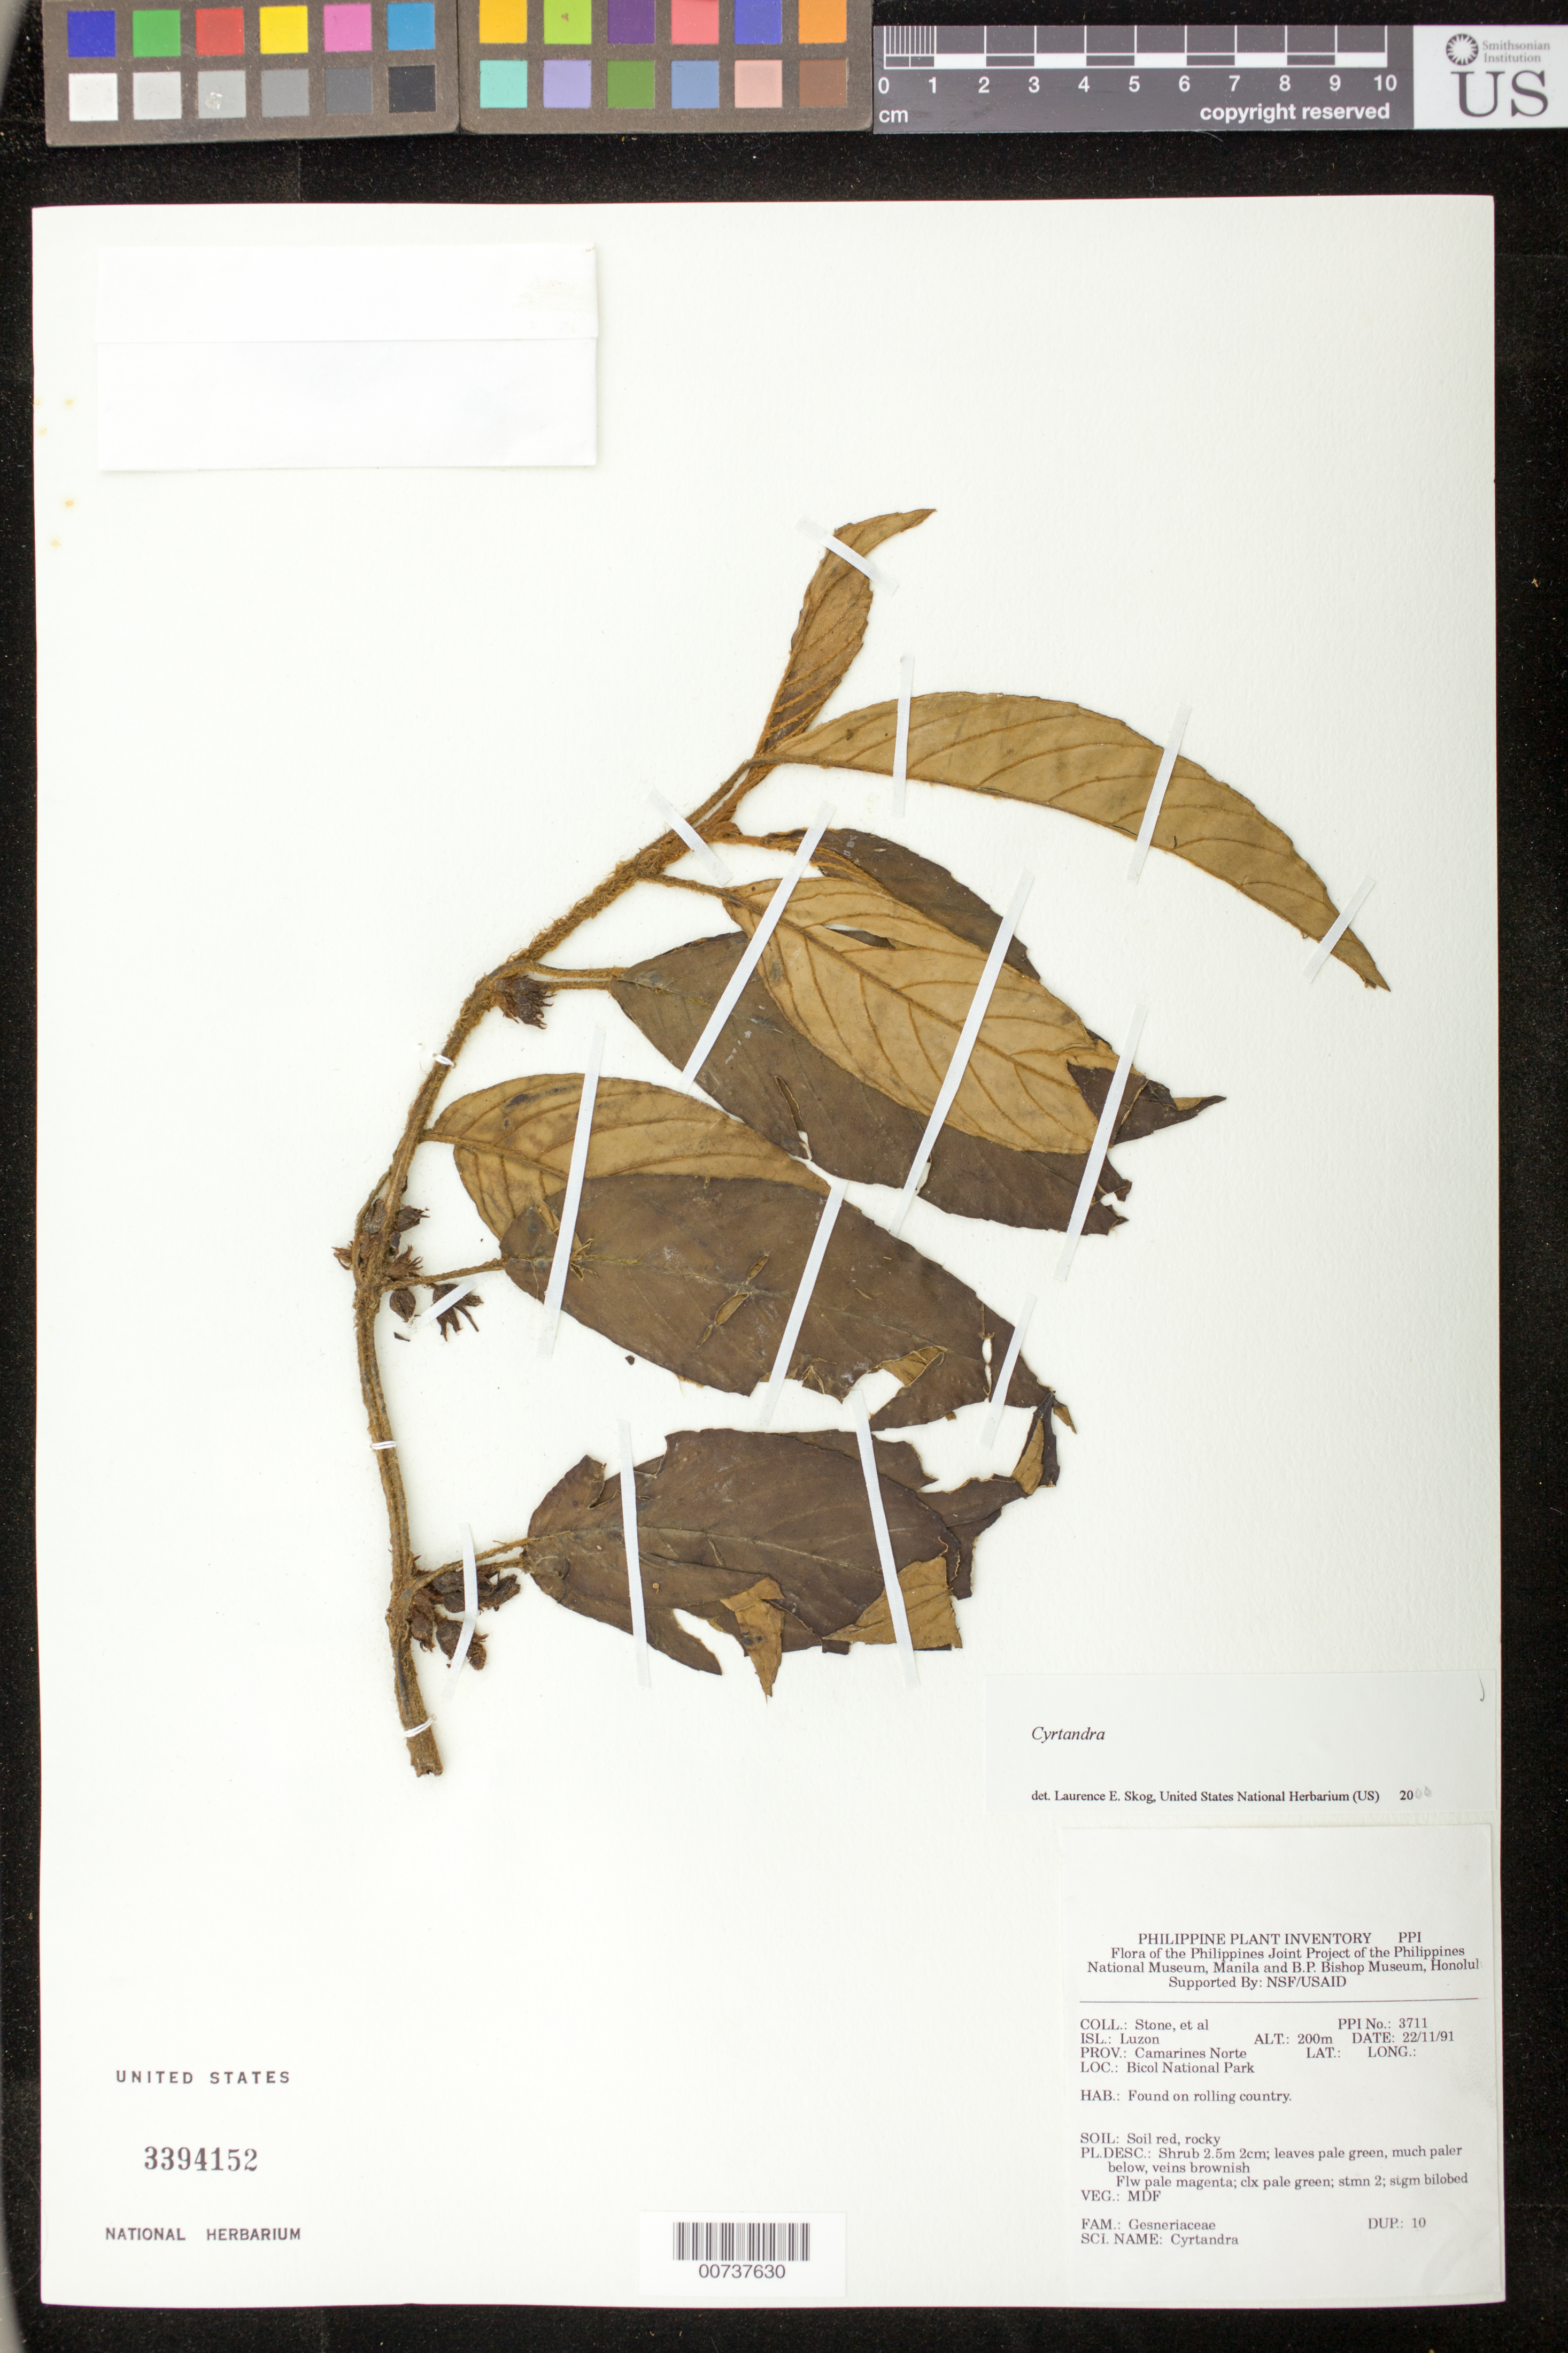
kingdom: Plantae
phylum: Tracheophyta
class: Magnoliopsida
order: Lamiales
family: Gesneriaceae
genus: Cyrtandra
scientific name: Cyrtandra sp.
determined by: Skog, Laurence E.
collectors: B. C. Stone & et al.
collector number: PPI no. 3711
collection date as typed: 22 Nov 1991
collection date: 1991-11-22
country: Philippines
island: Luzon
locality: Prov. Camarines Norte; Bicol National Park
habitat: MDF; soil red, rocky; found on rolling country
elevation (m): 200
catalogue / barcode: US 3394152